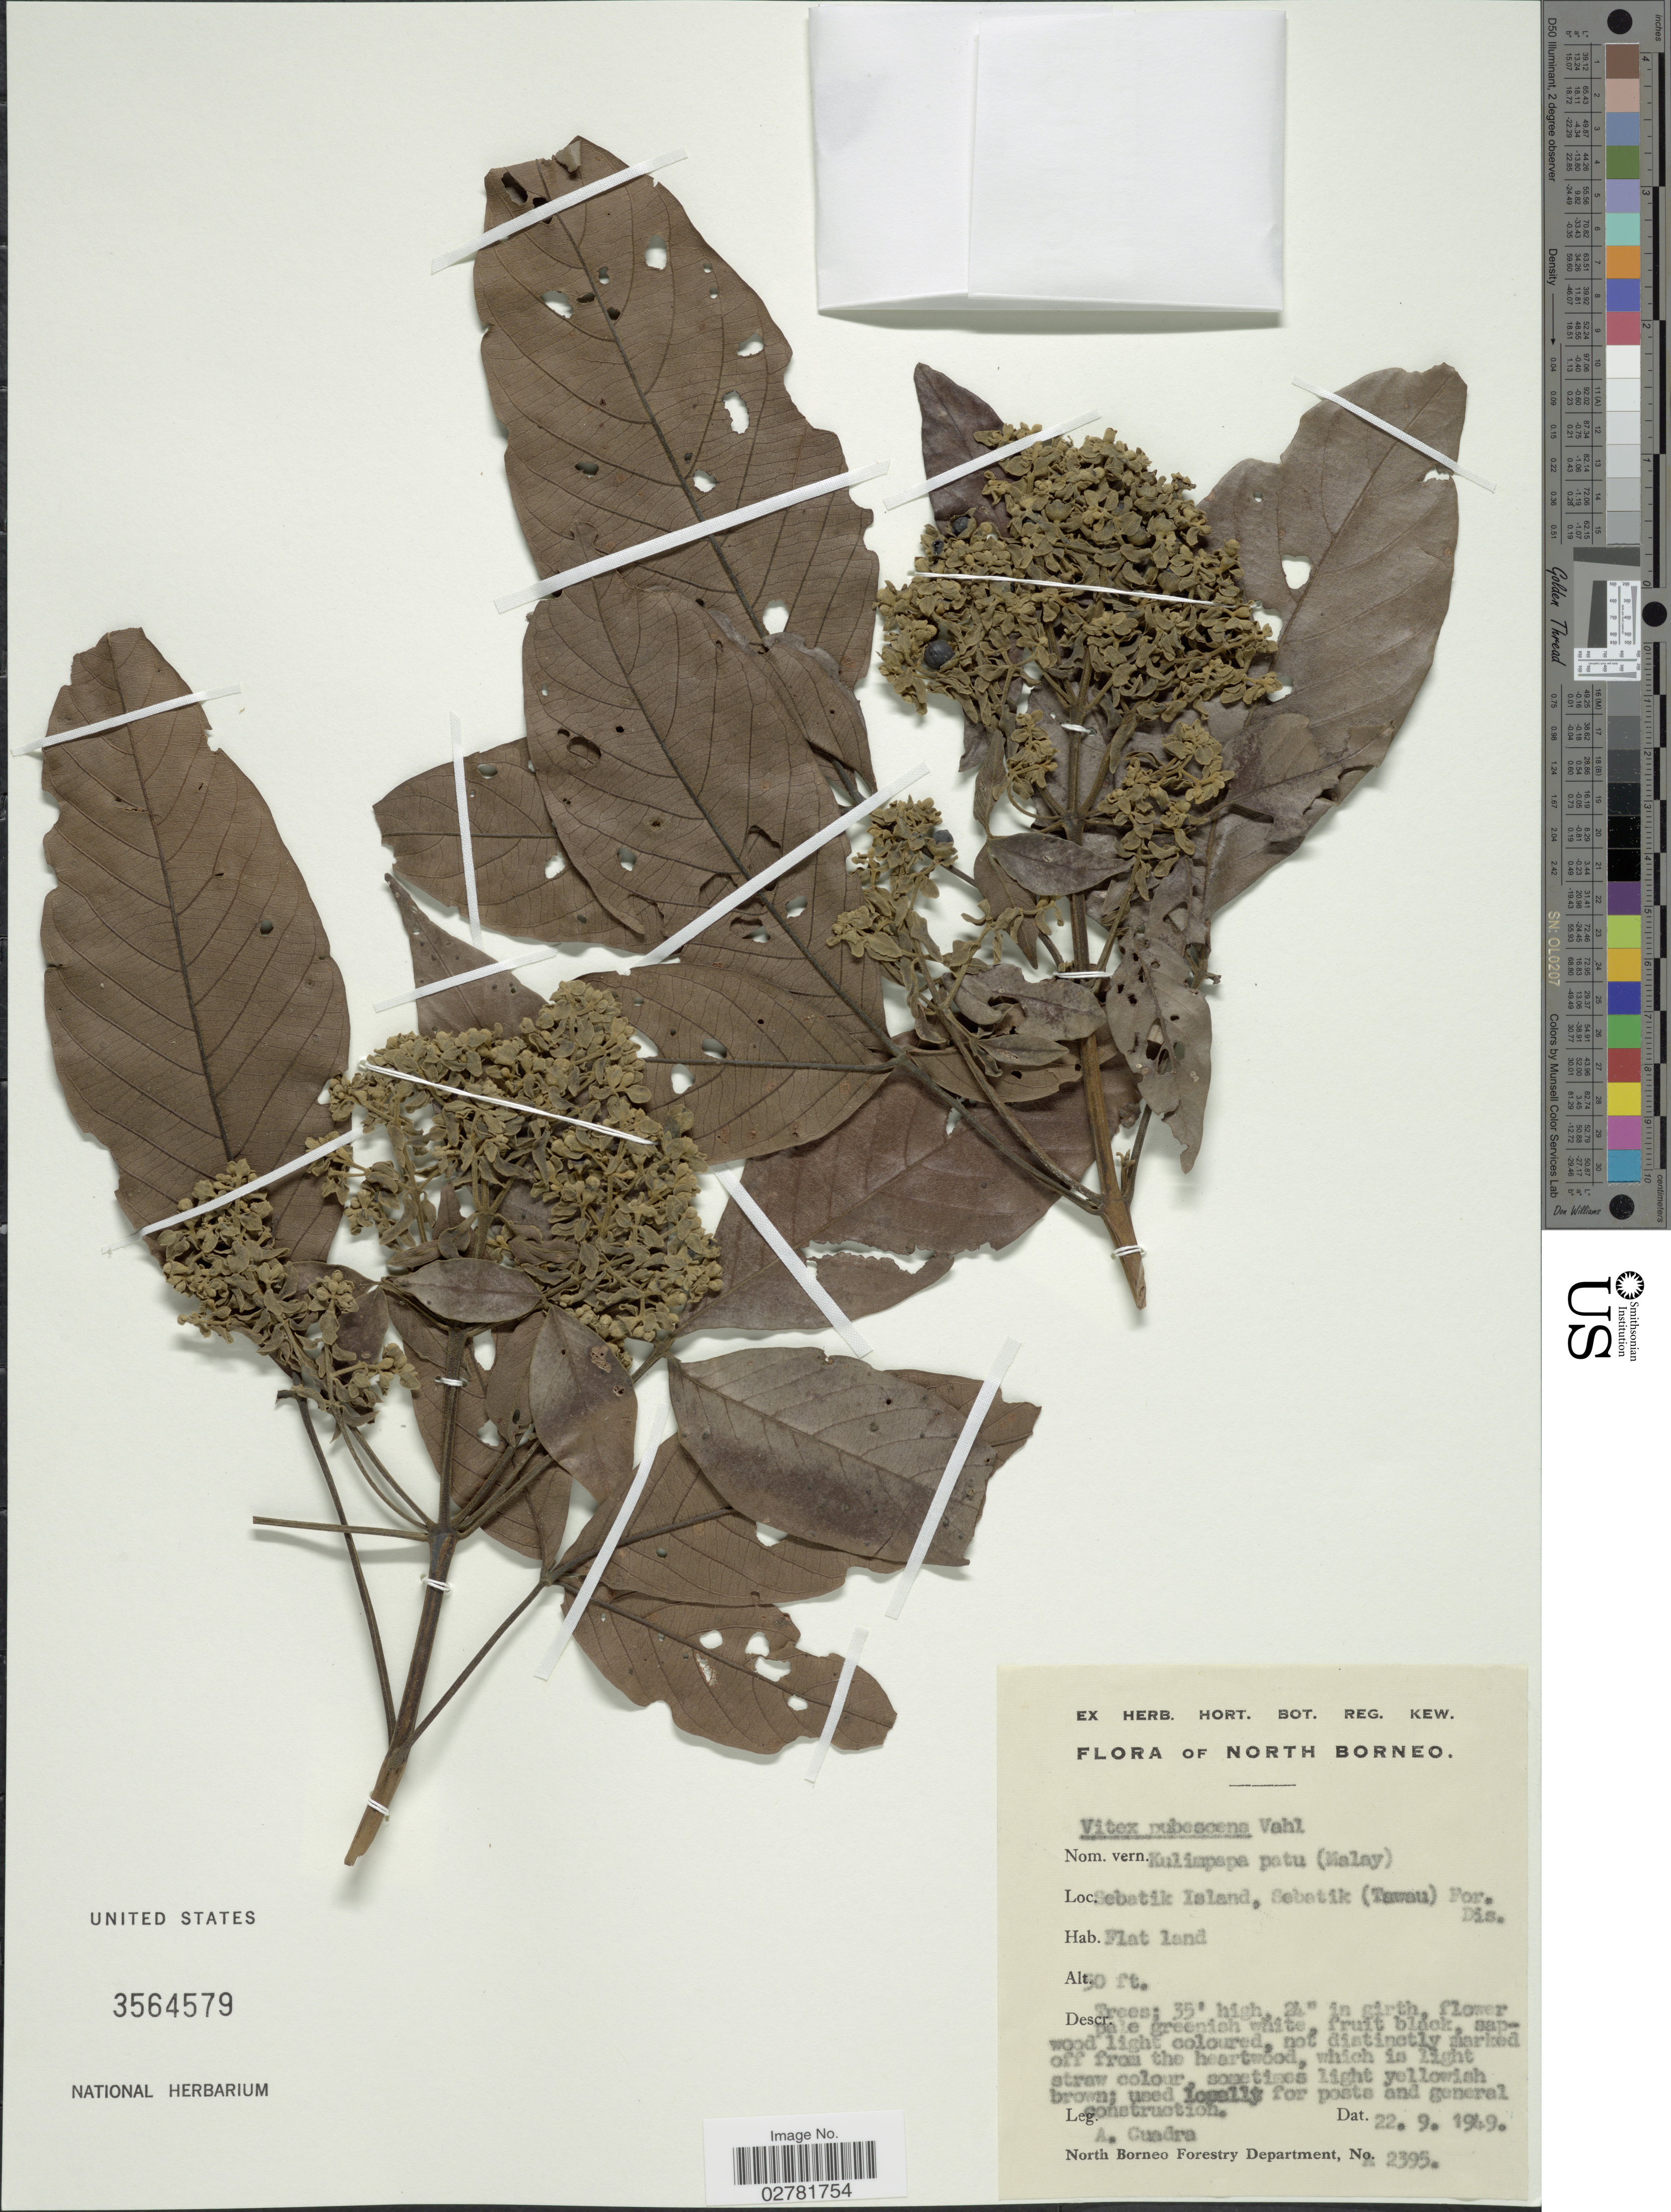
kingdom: Plantae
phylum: Tracheophyta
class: Magnoliopsida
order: Lamiales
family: Lamiaceae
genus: Vitex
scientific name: Vitex pubescens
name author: Vahl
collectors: A. Cuadra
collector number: A2395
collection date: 1949-09-22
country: Malaysia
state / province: Sabah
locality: North Borneo. Sebatik Island, Sebatik (Tawau) For. Dis.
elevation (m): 15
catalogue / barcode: US 3564579